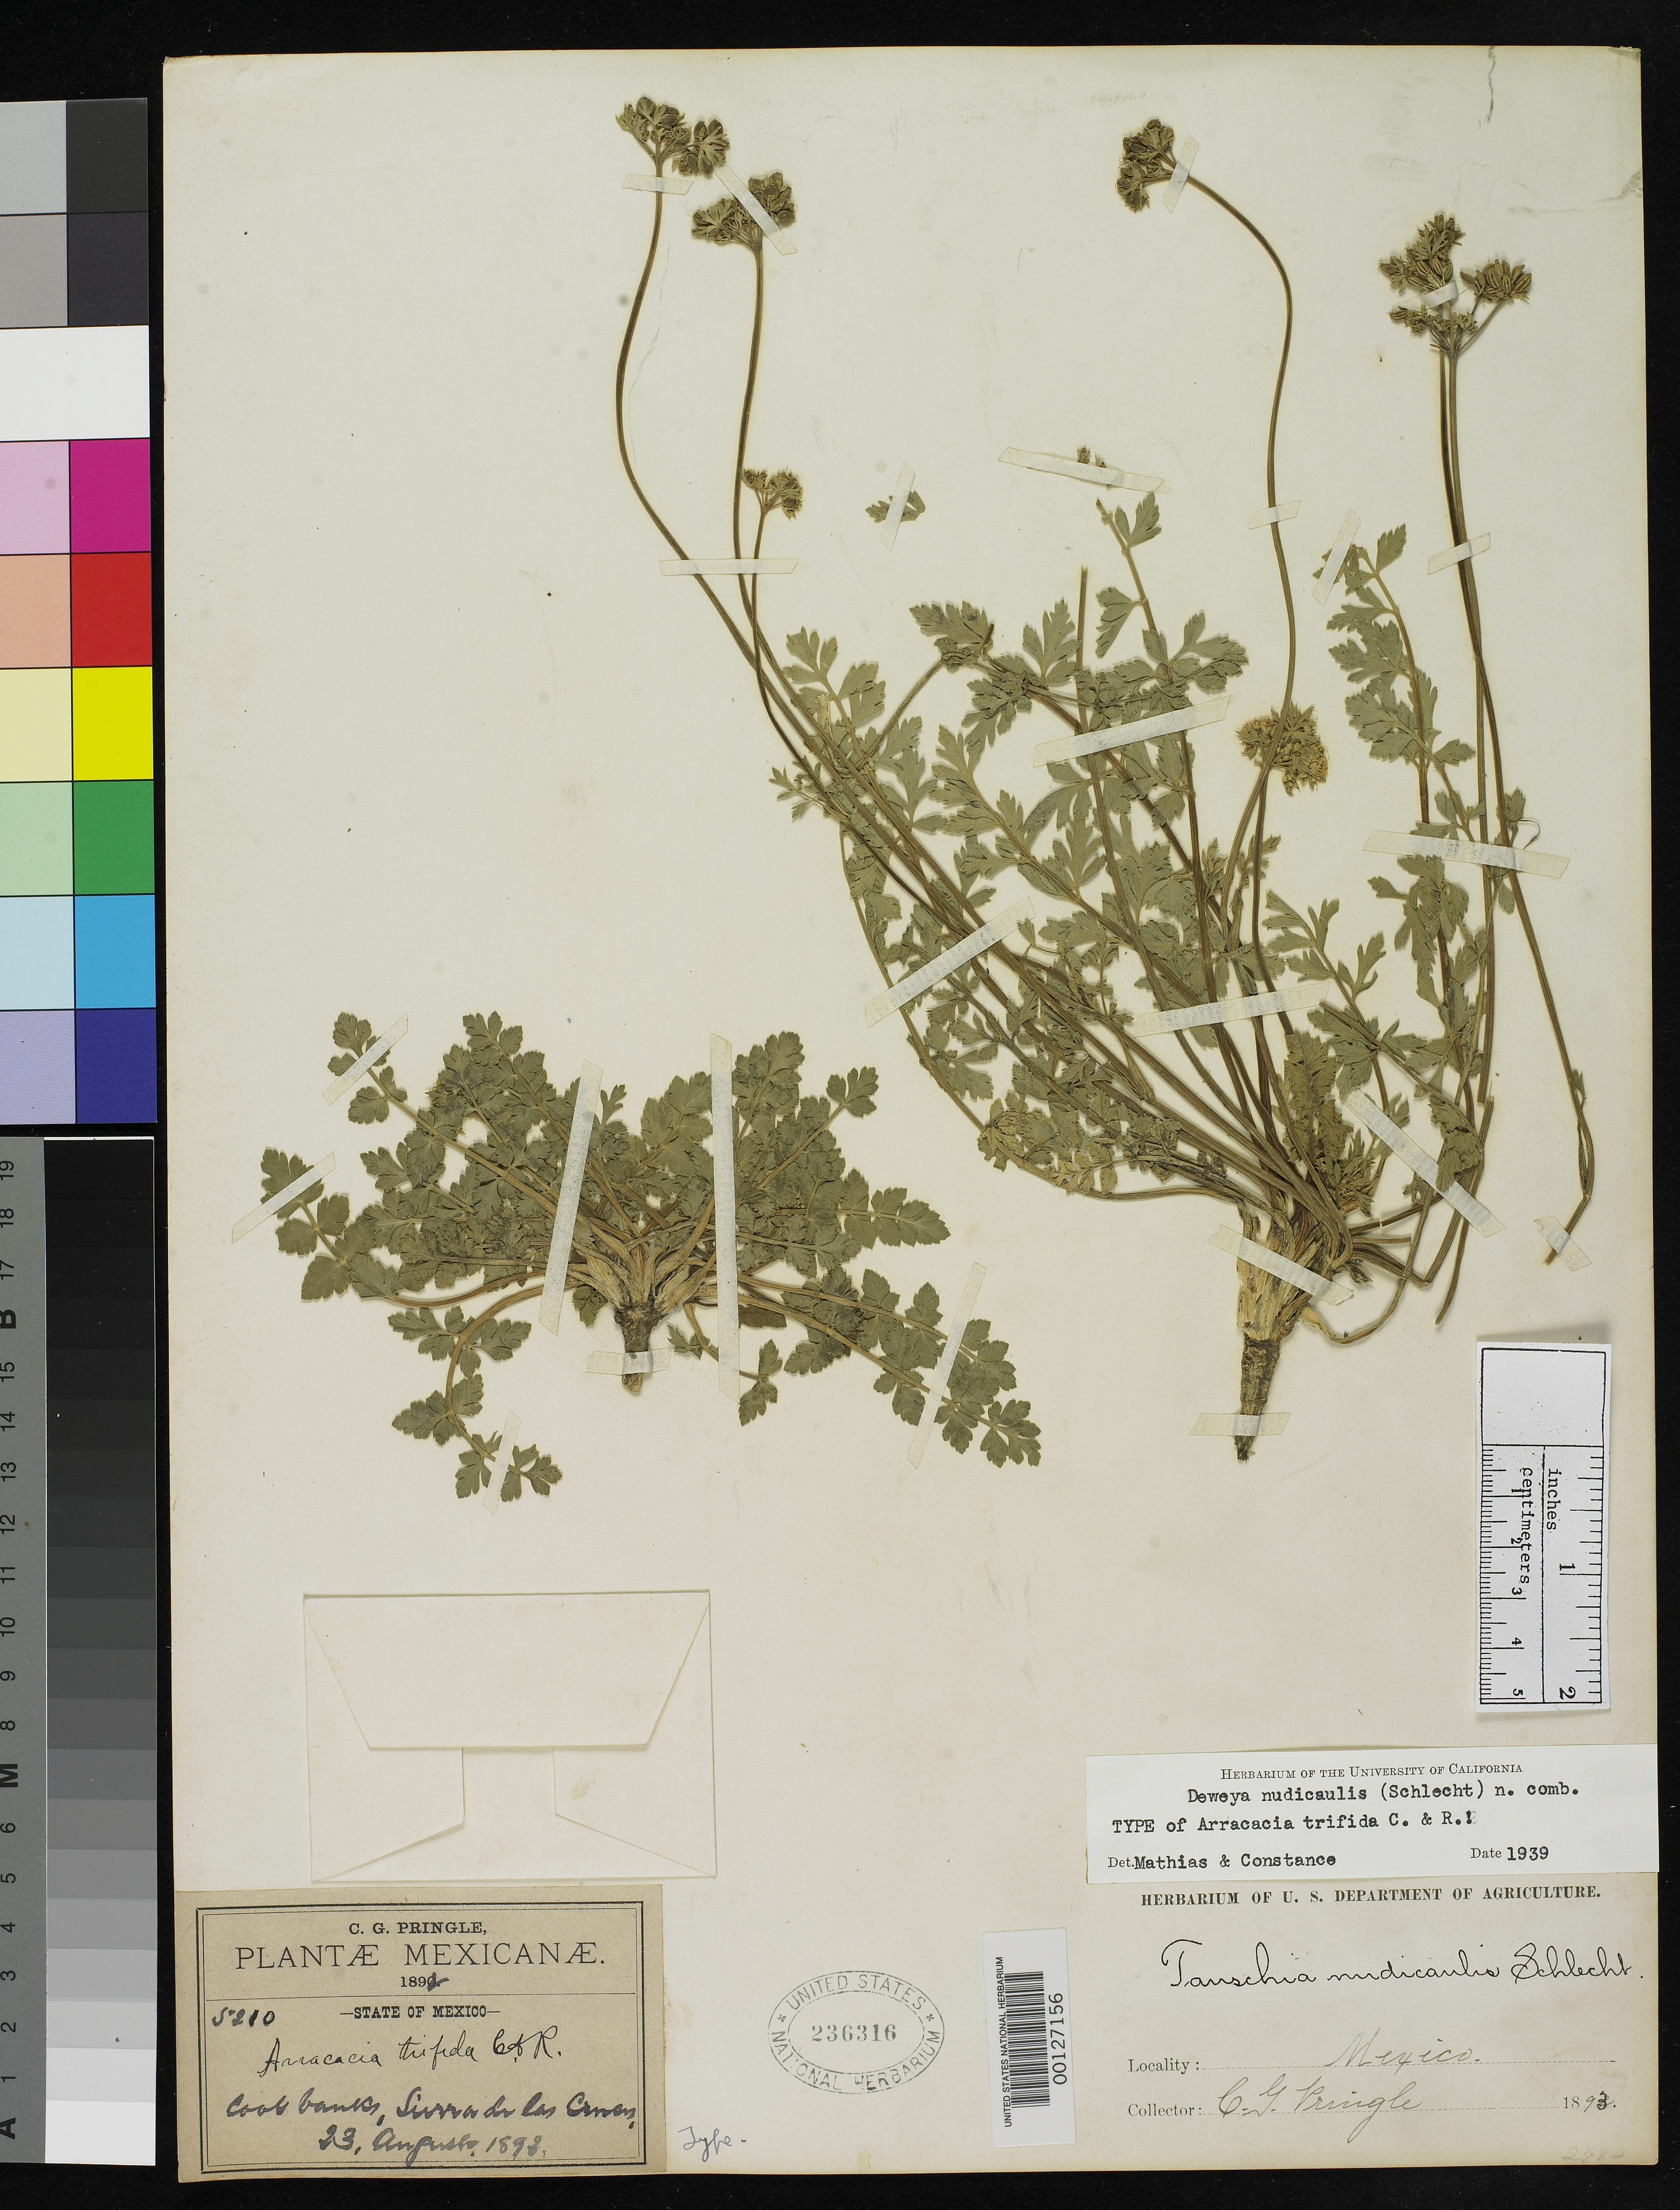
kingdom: Plantae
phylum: Tracheophyta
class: Magnoliopsida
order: Apiales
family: Apiaceae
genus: Arracacia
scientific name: Arracacia trifida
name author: J.M. Coult. & Rose in Urbina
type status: Holotype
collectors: C. G. Pringle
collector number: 5210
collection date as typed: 23 Aug 1892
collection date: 1892-08-23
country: Mexico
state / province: México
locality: Sierra de Las Cruces.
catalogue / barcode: US 236316